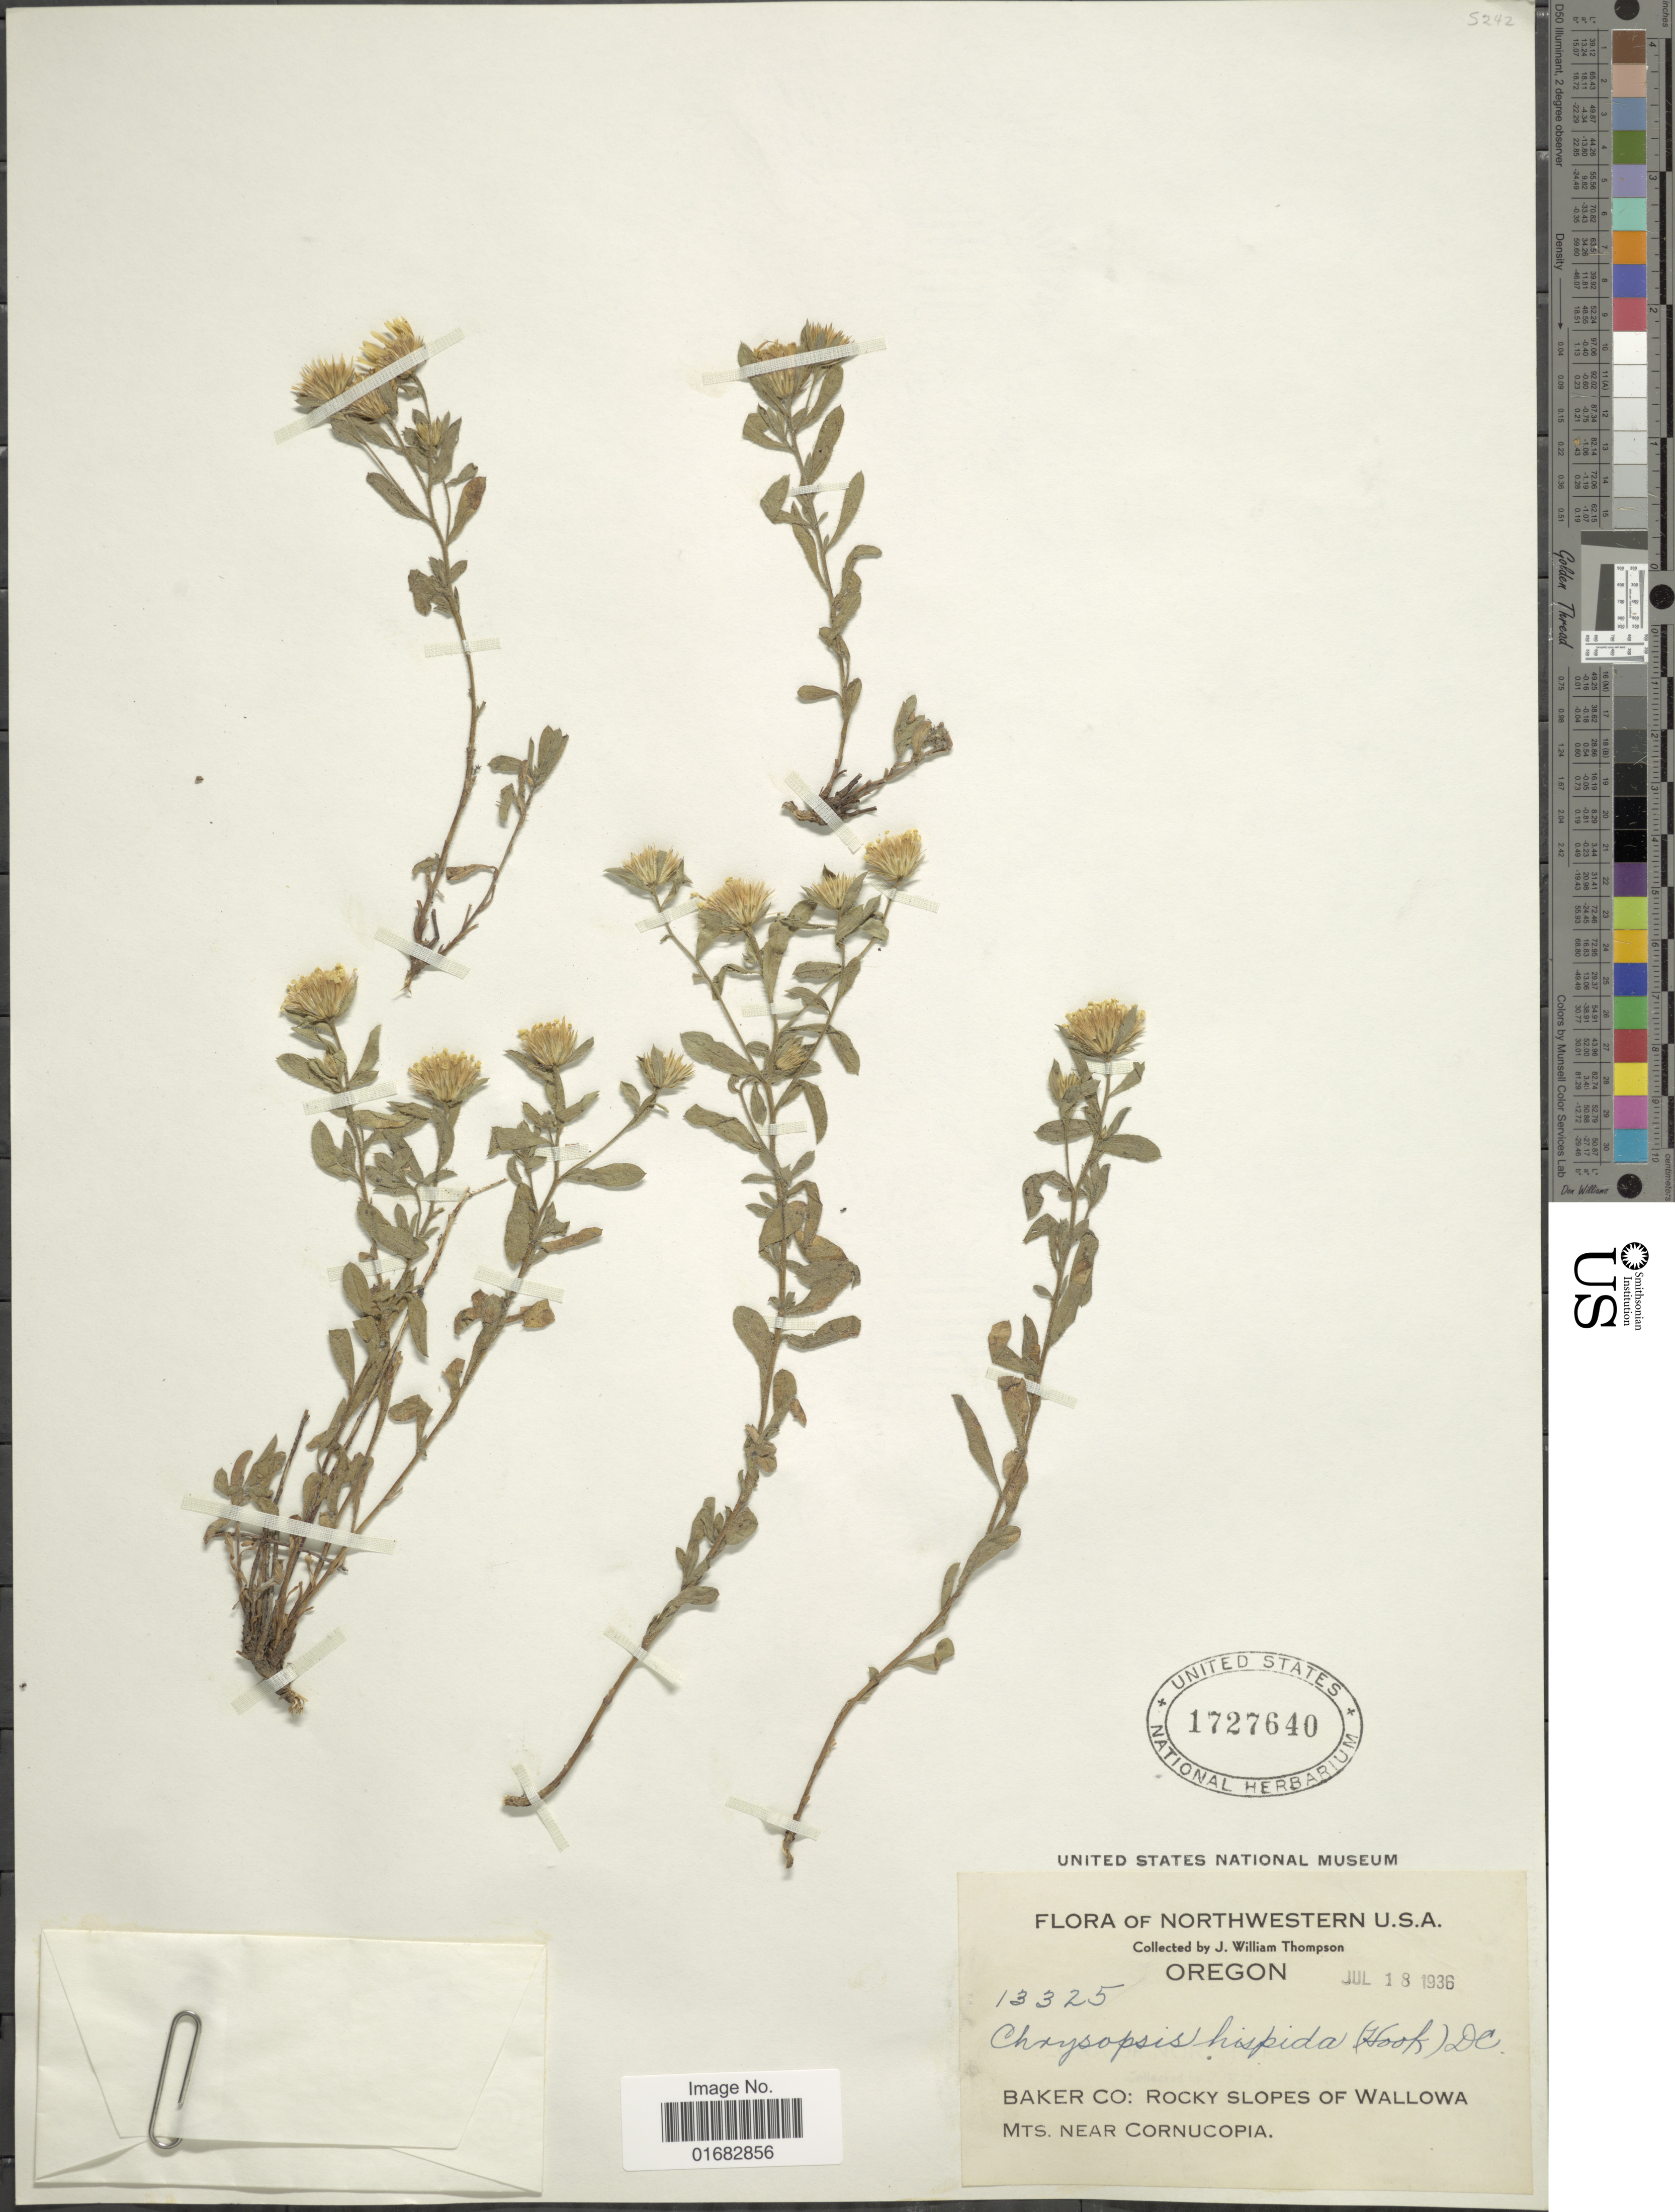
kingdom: Plantae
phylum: Tracheophyta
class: Magnoliopsida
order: Asterales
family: Asteraceae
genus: Heterotheca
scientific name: Heterotheca villosa var. hispida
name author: (Hook.) V.L. Harms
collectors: J. W. Thompson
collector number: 13325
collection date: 1936-07-18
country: United States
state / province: Oregon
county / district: Baker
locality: Northwestern U.S.A., Baker Co: Rocky slopes of Wallowa Mts. near Cornucopia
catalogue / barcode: US 1727640